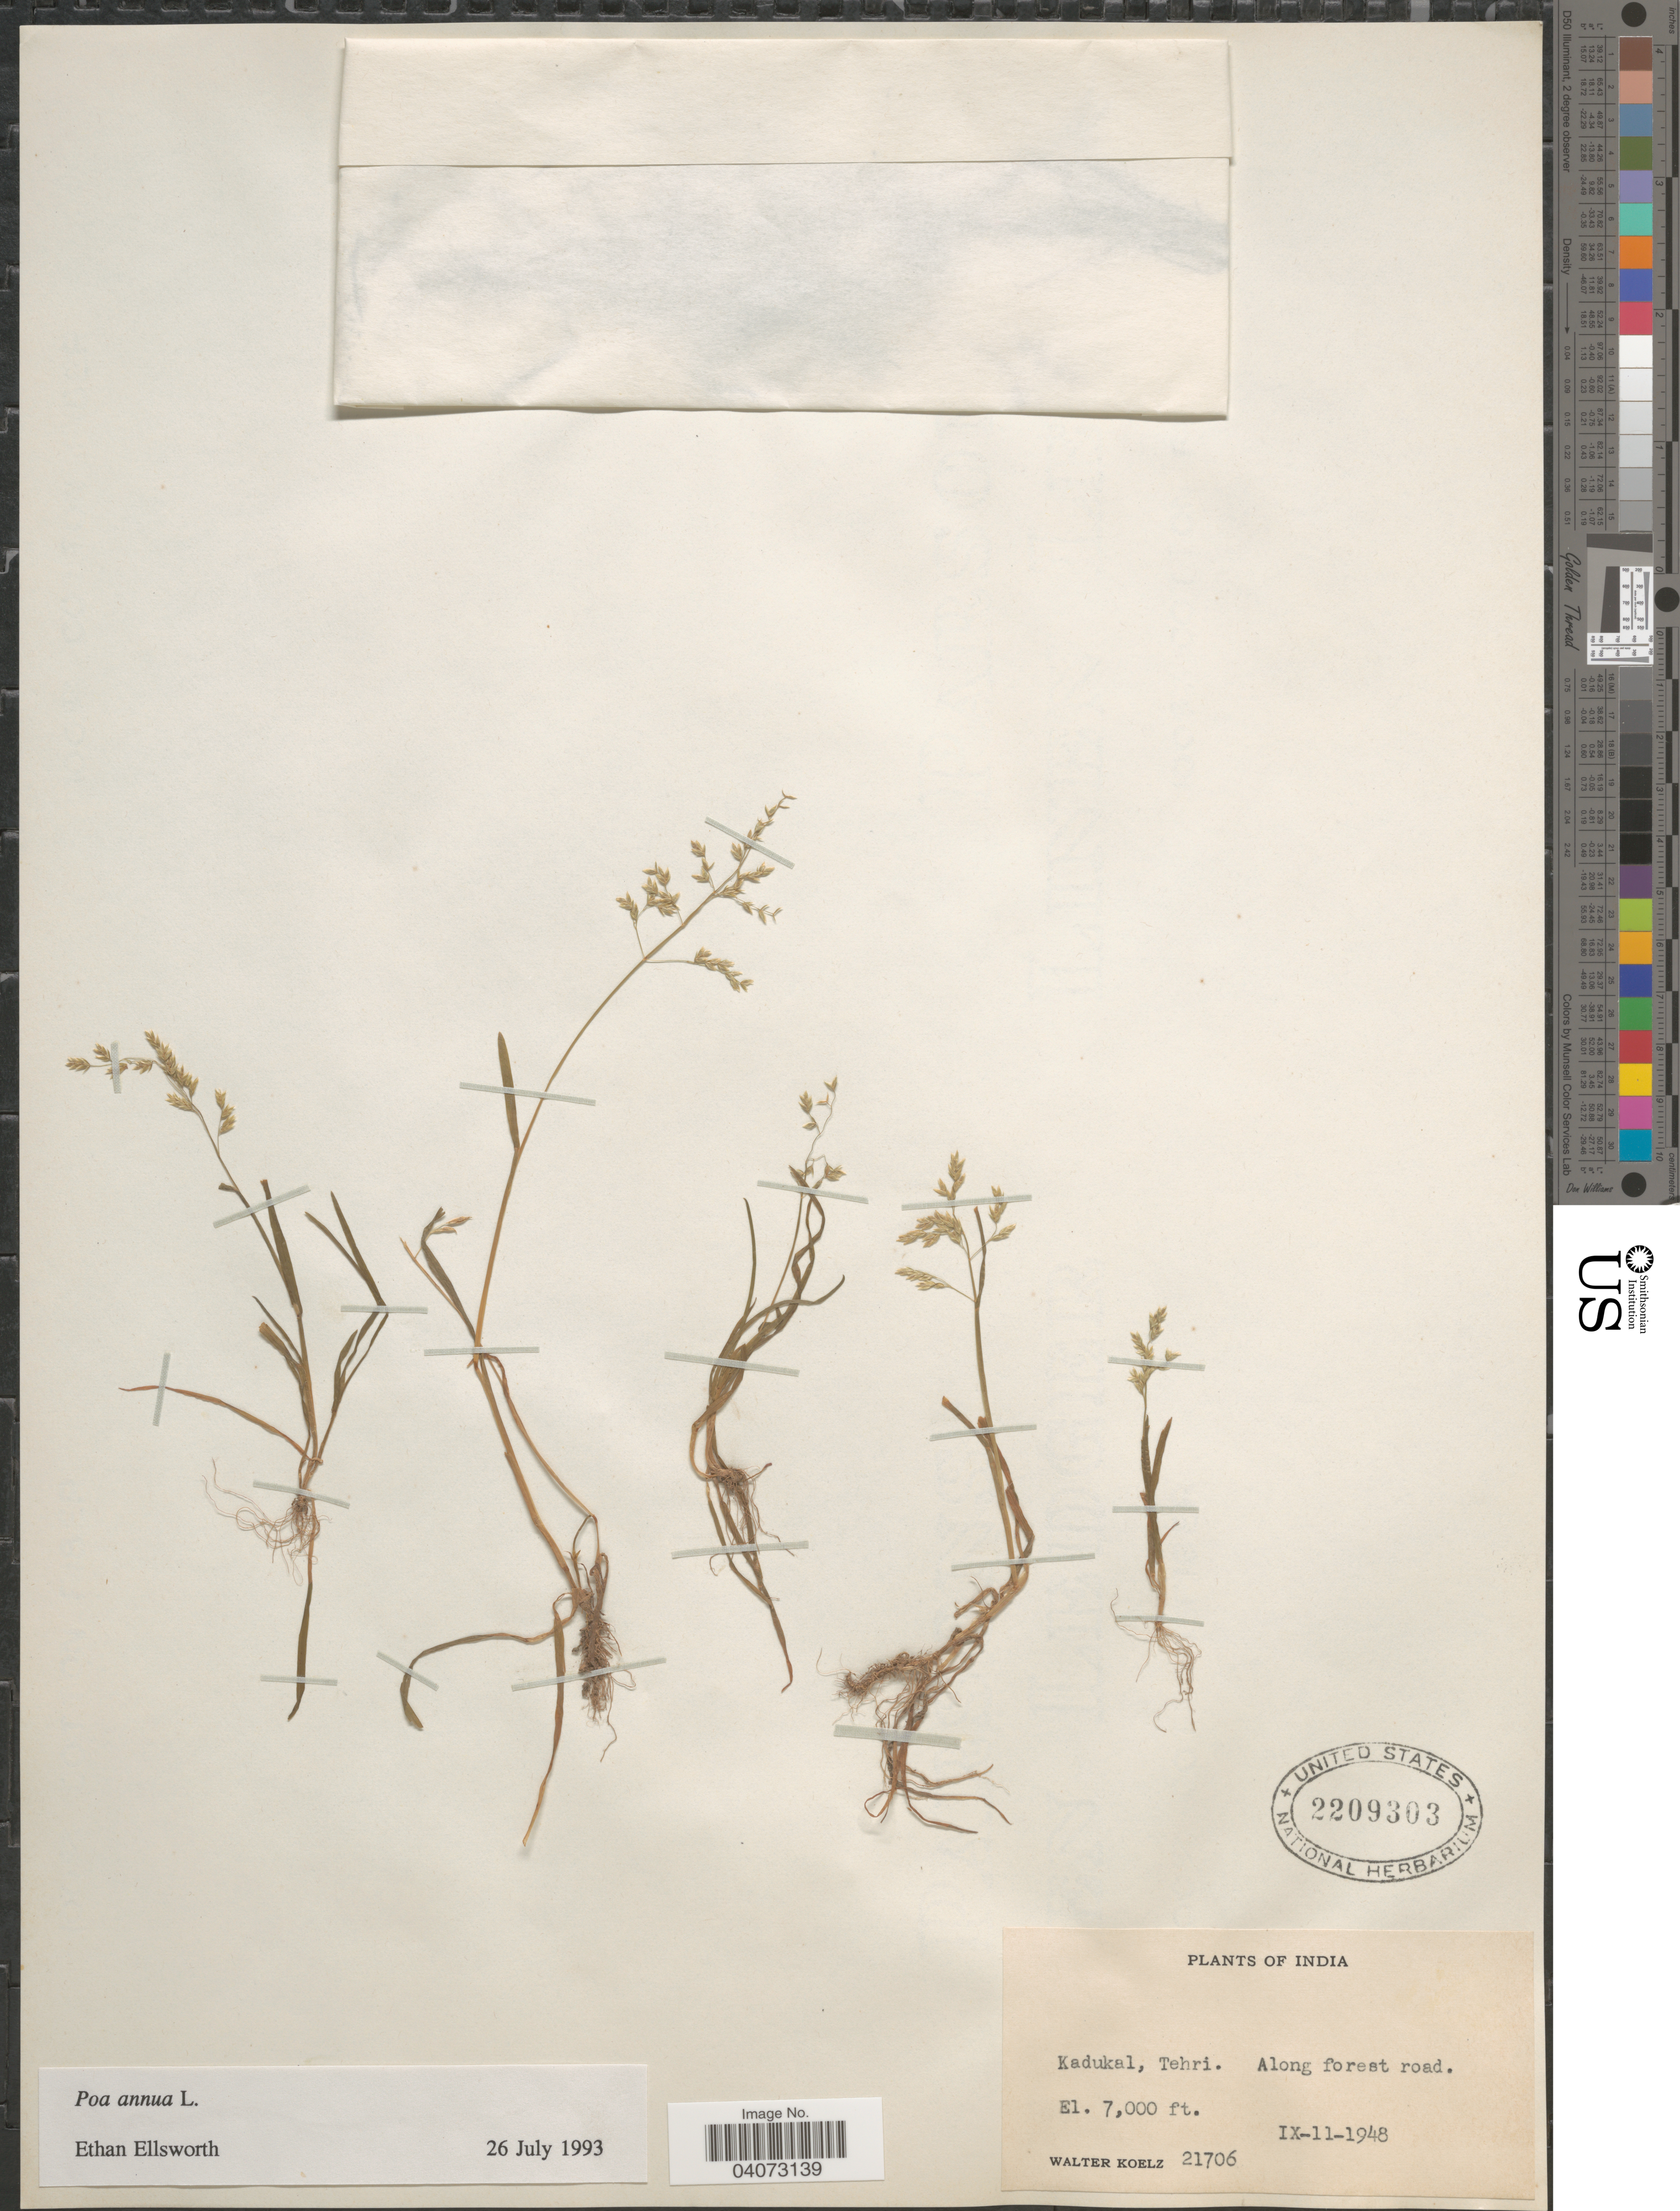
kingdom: Plantae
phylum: Tracheophyta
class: Liliopsida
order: Poales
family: Poaceae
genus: Poa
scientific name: Poa annua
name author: L.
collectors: W. N. Koelz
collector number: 21706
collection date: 1948-09-11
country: India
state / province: Uttarakhand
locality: Kadukal, Tehri. Along forest road.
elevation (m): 2134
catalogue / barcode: US 2209303